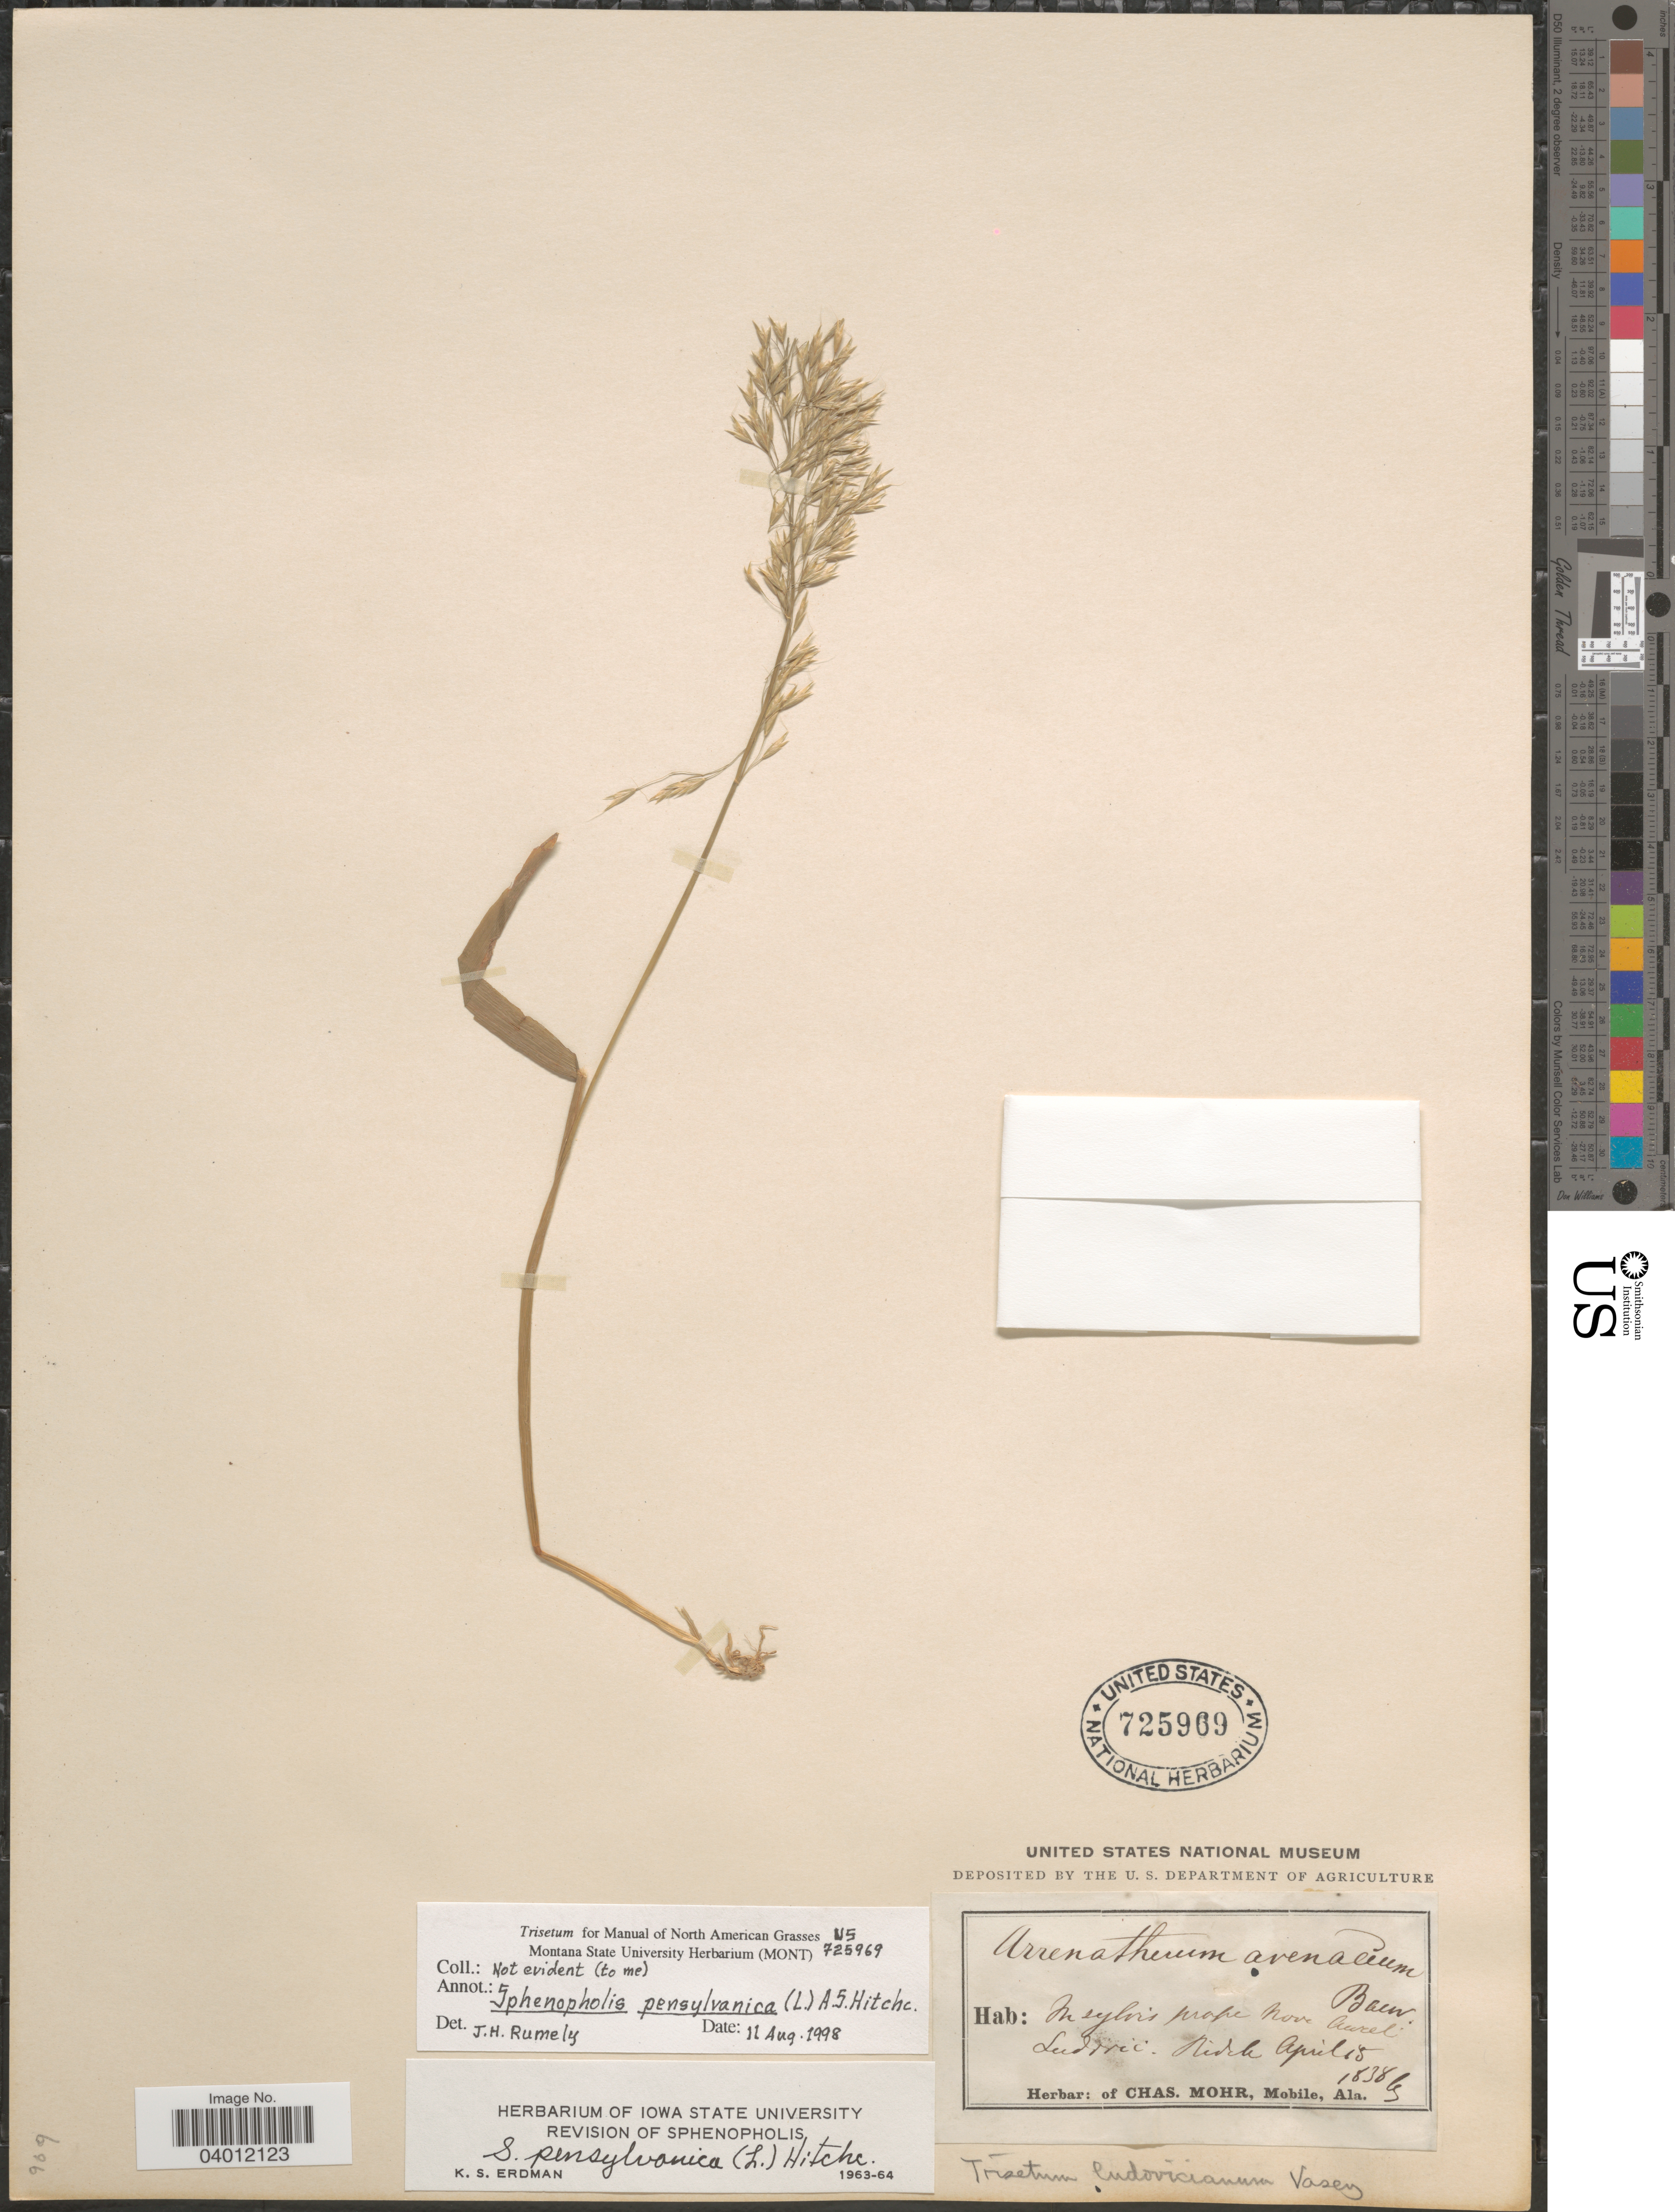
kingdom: Plantae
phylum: Tracheophyta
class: Liliopsida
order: Poales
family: Poaceae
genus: Sphenopholis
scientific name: Sphenopholis pensylvanica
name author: (L.) Hitchc.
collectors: -. Ridele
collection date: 1838-04-18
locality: In sylvis prope nove Aurel Ludovic.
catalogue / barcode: US 725969